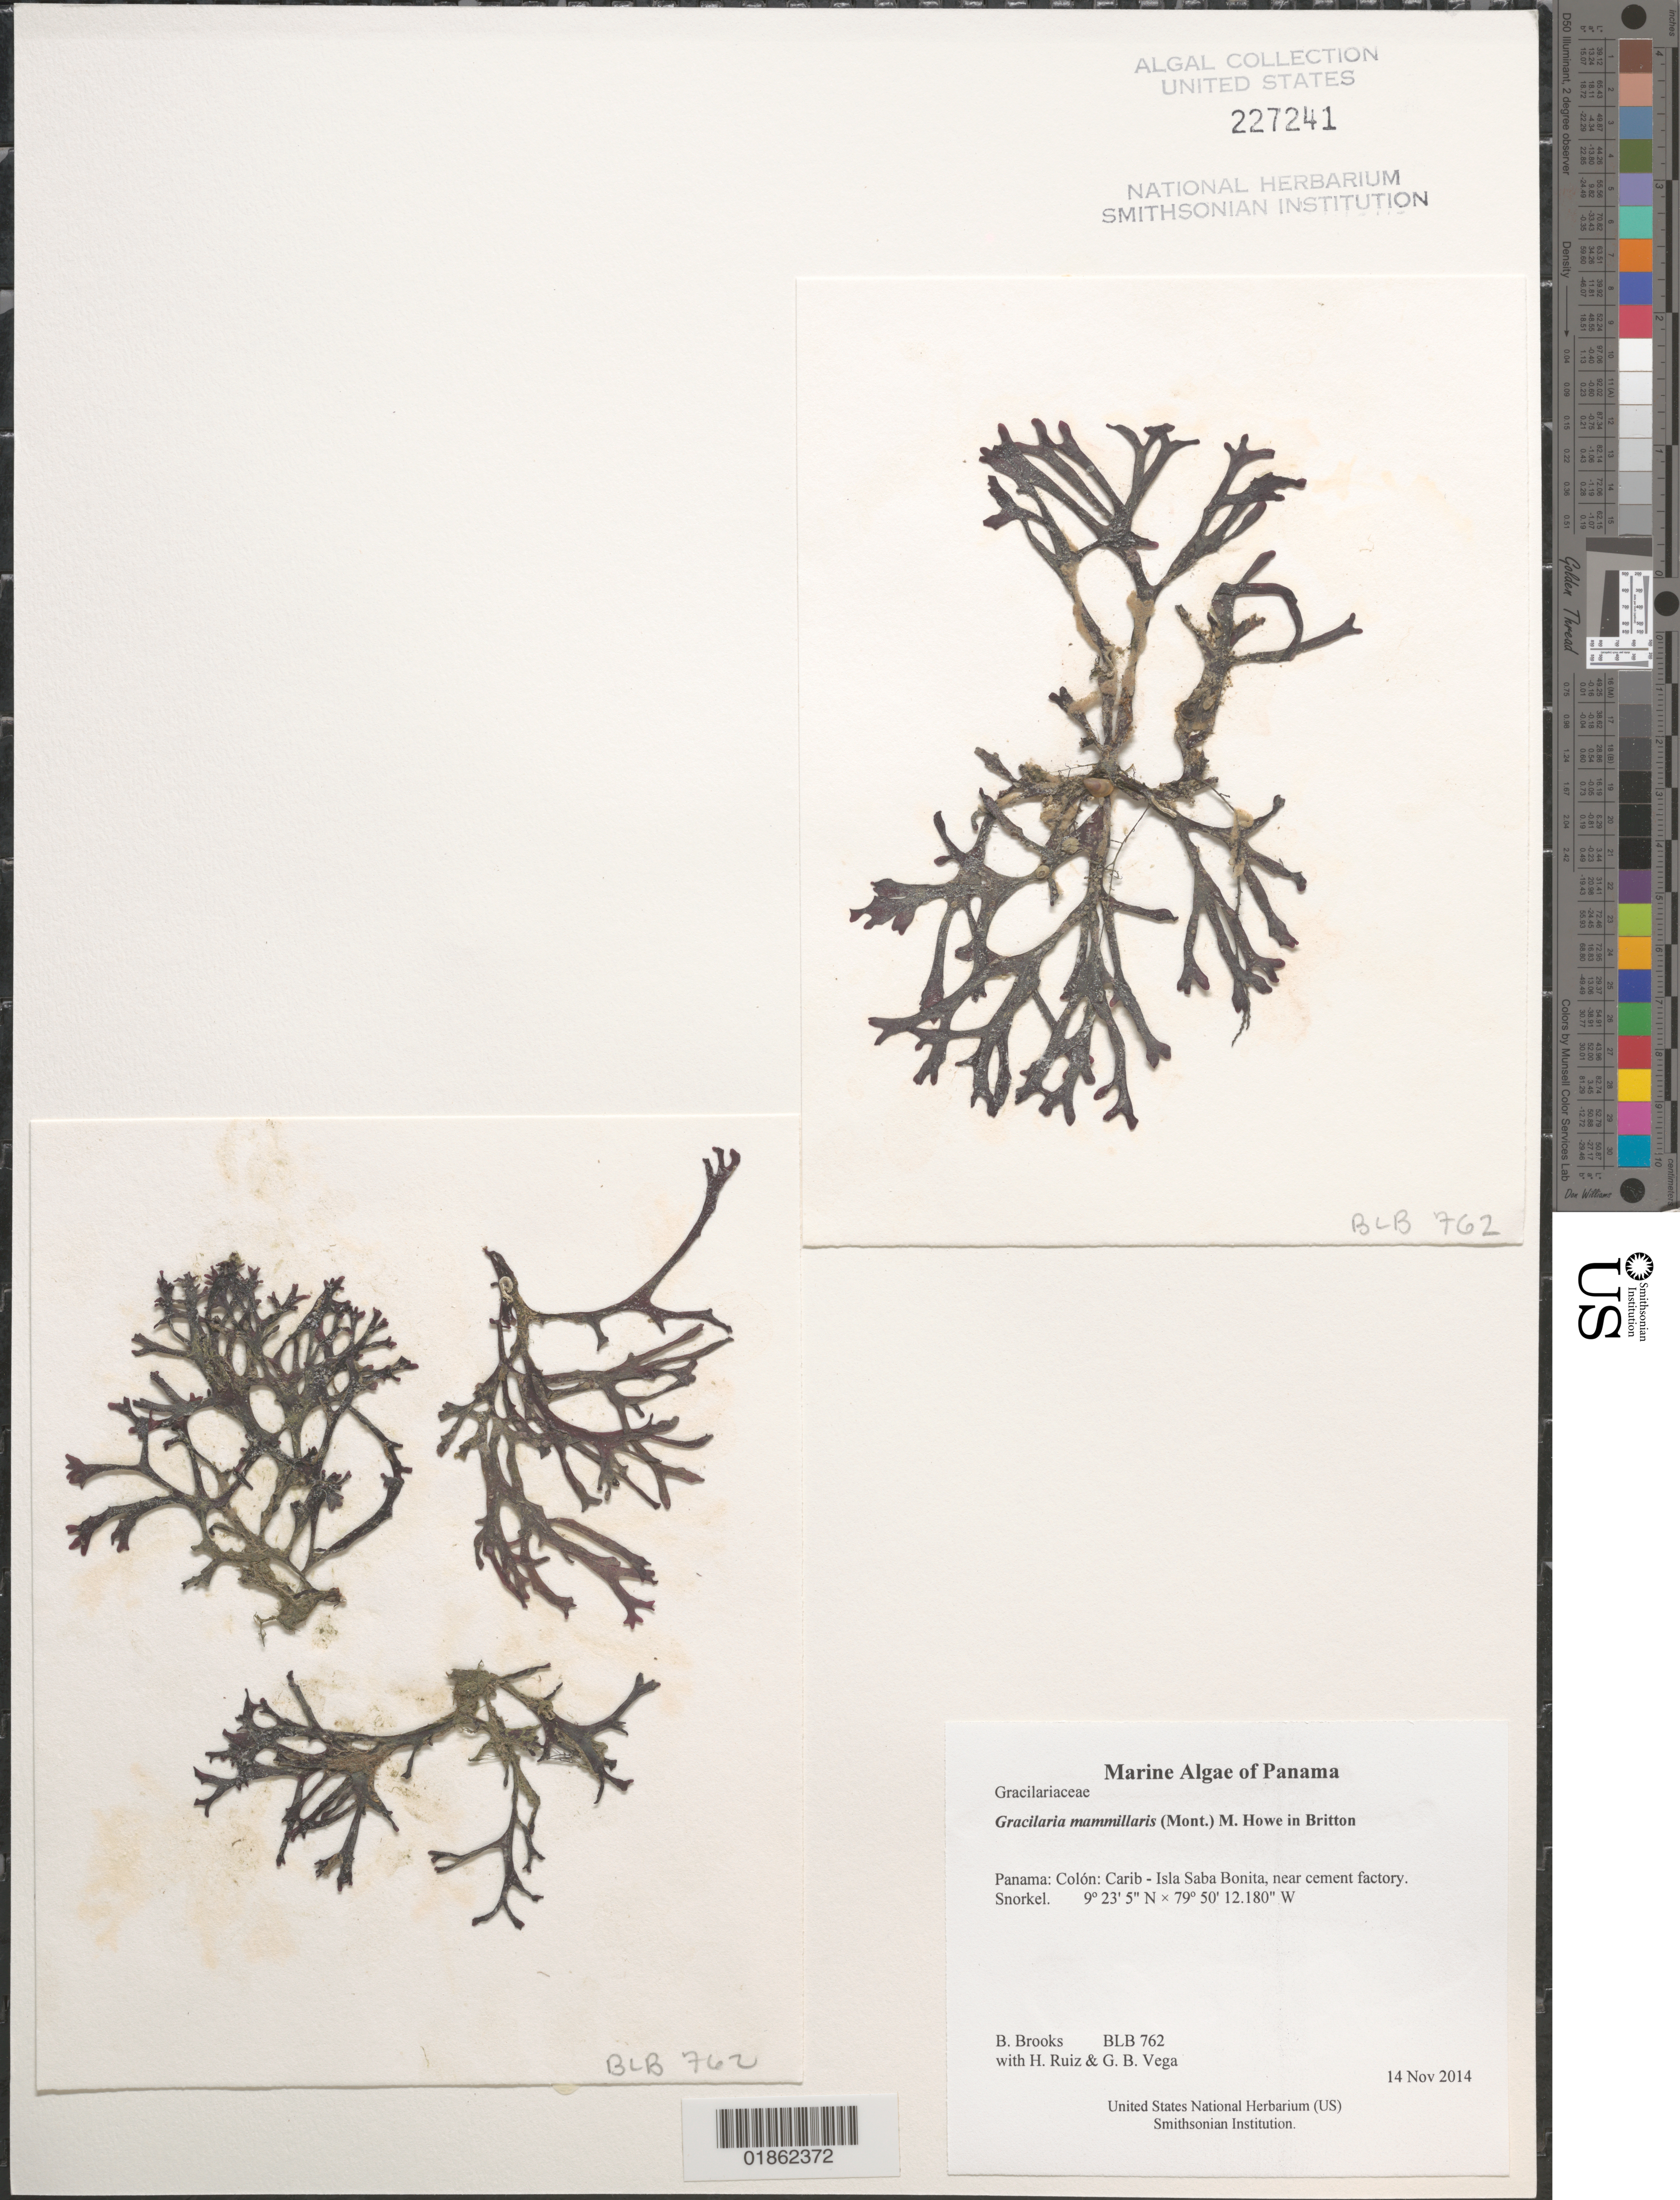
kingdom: Plantae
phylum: Rhodophyta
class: Florideophyceae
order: Gracilariales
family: Gracilariaceae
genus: Gracilaria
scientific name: Gracilaria mammillaris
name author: (Mont.) M. Howe in Britton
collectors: B. Brooks, H. Ruiz & G. B. Vega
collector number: BLB 762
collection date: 2014-11-14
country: Panama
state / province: Colón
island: Saba Bonita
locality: Carib - Isla Saba Bonita, near cement factory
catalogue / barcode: US 227241